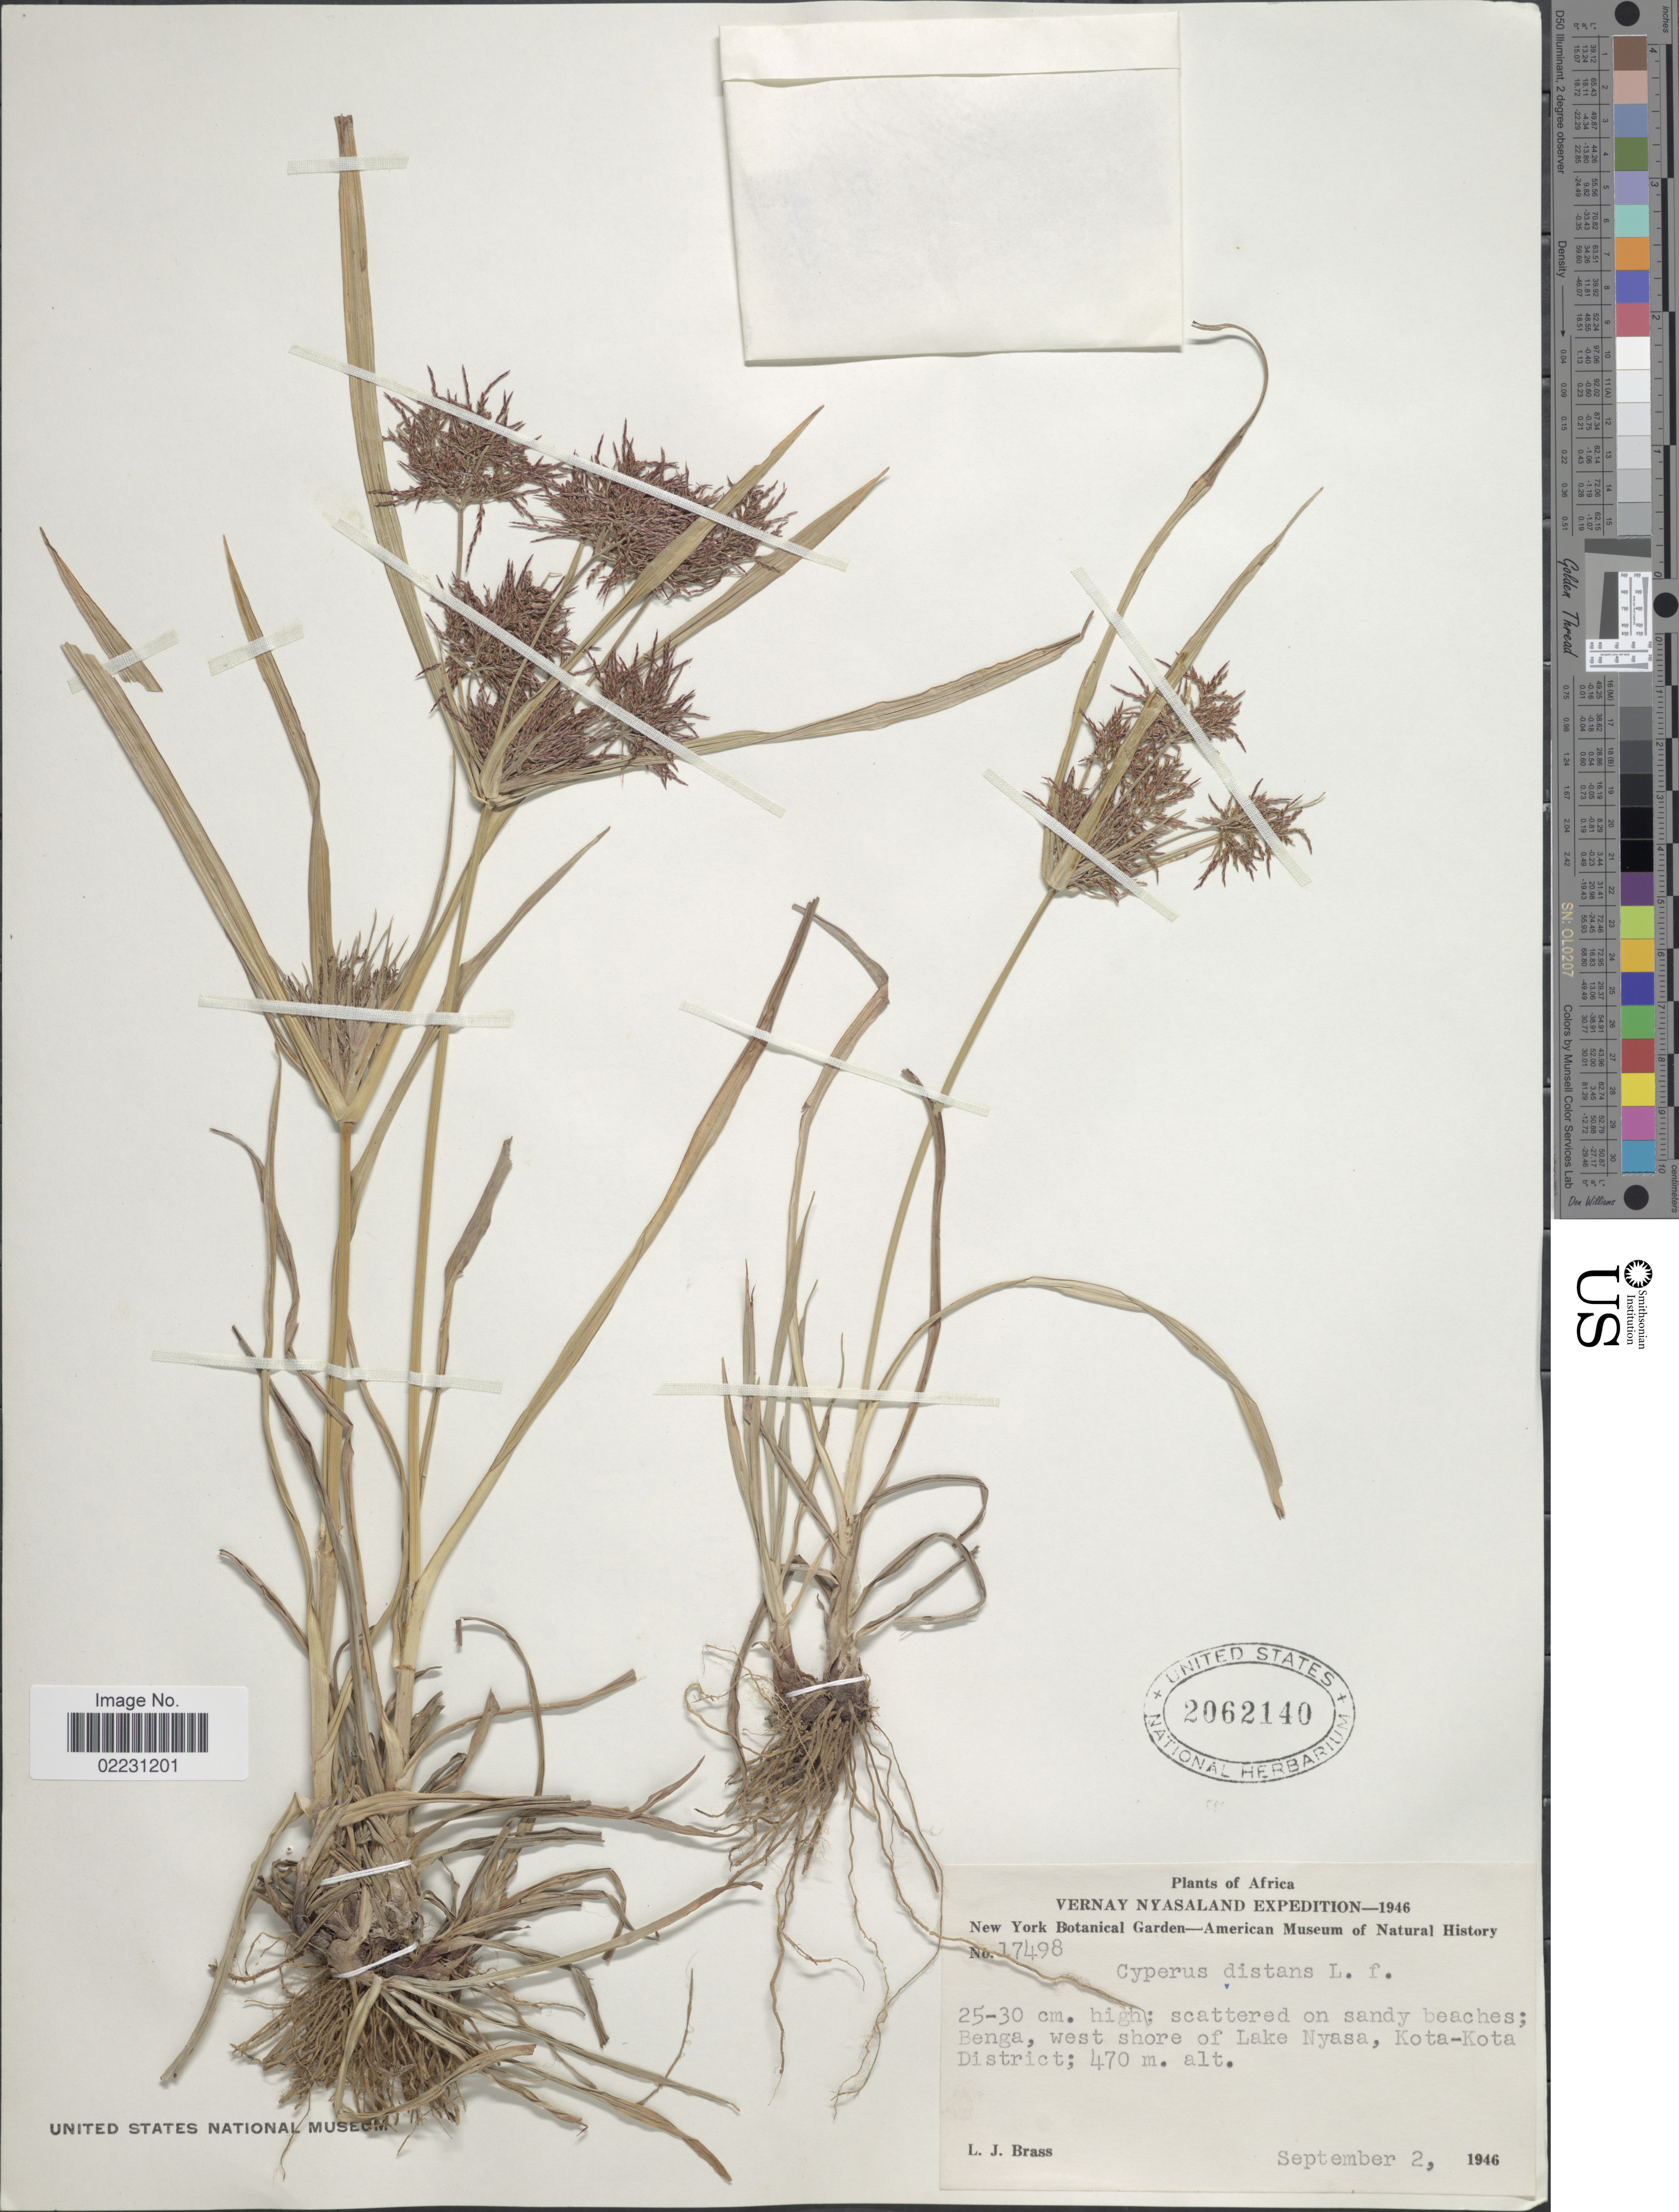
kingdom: Plantae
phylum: Tracheophyta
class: Liliopsida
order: Poales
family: Cyperaceae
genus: Cyperus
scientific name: Cyperus distans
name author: L. f.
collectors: L. J. Brass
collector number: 17498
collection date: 1946-09-02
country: Malawi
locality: Vernay Nyasaland. Benga, west shore of Lake Nyasa, Kota-Kota District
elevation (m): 470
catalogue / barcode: US 2062140